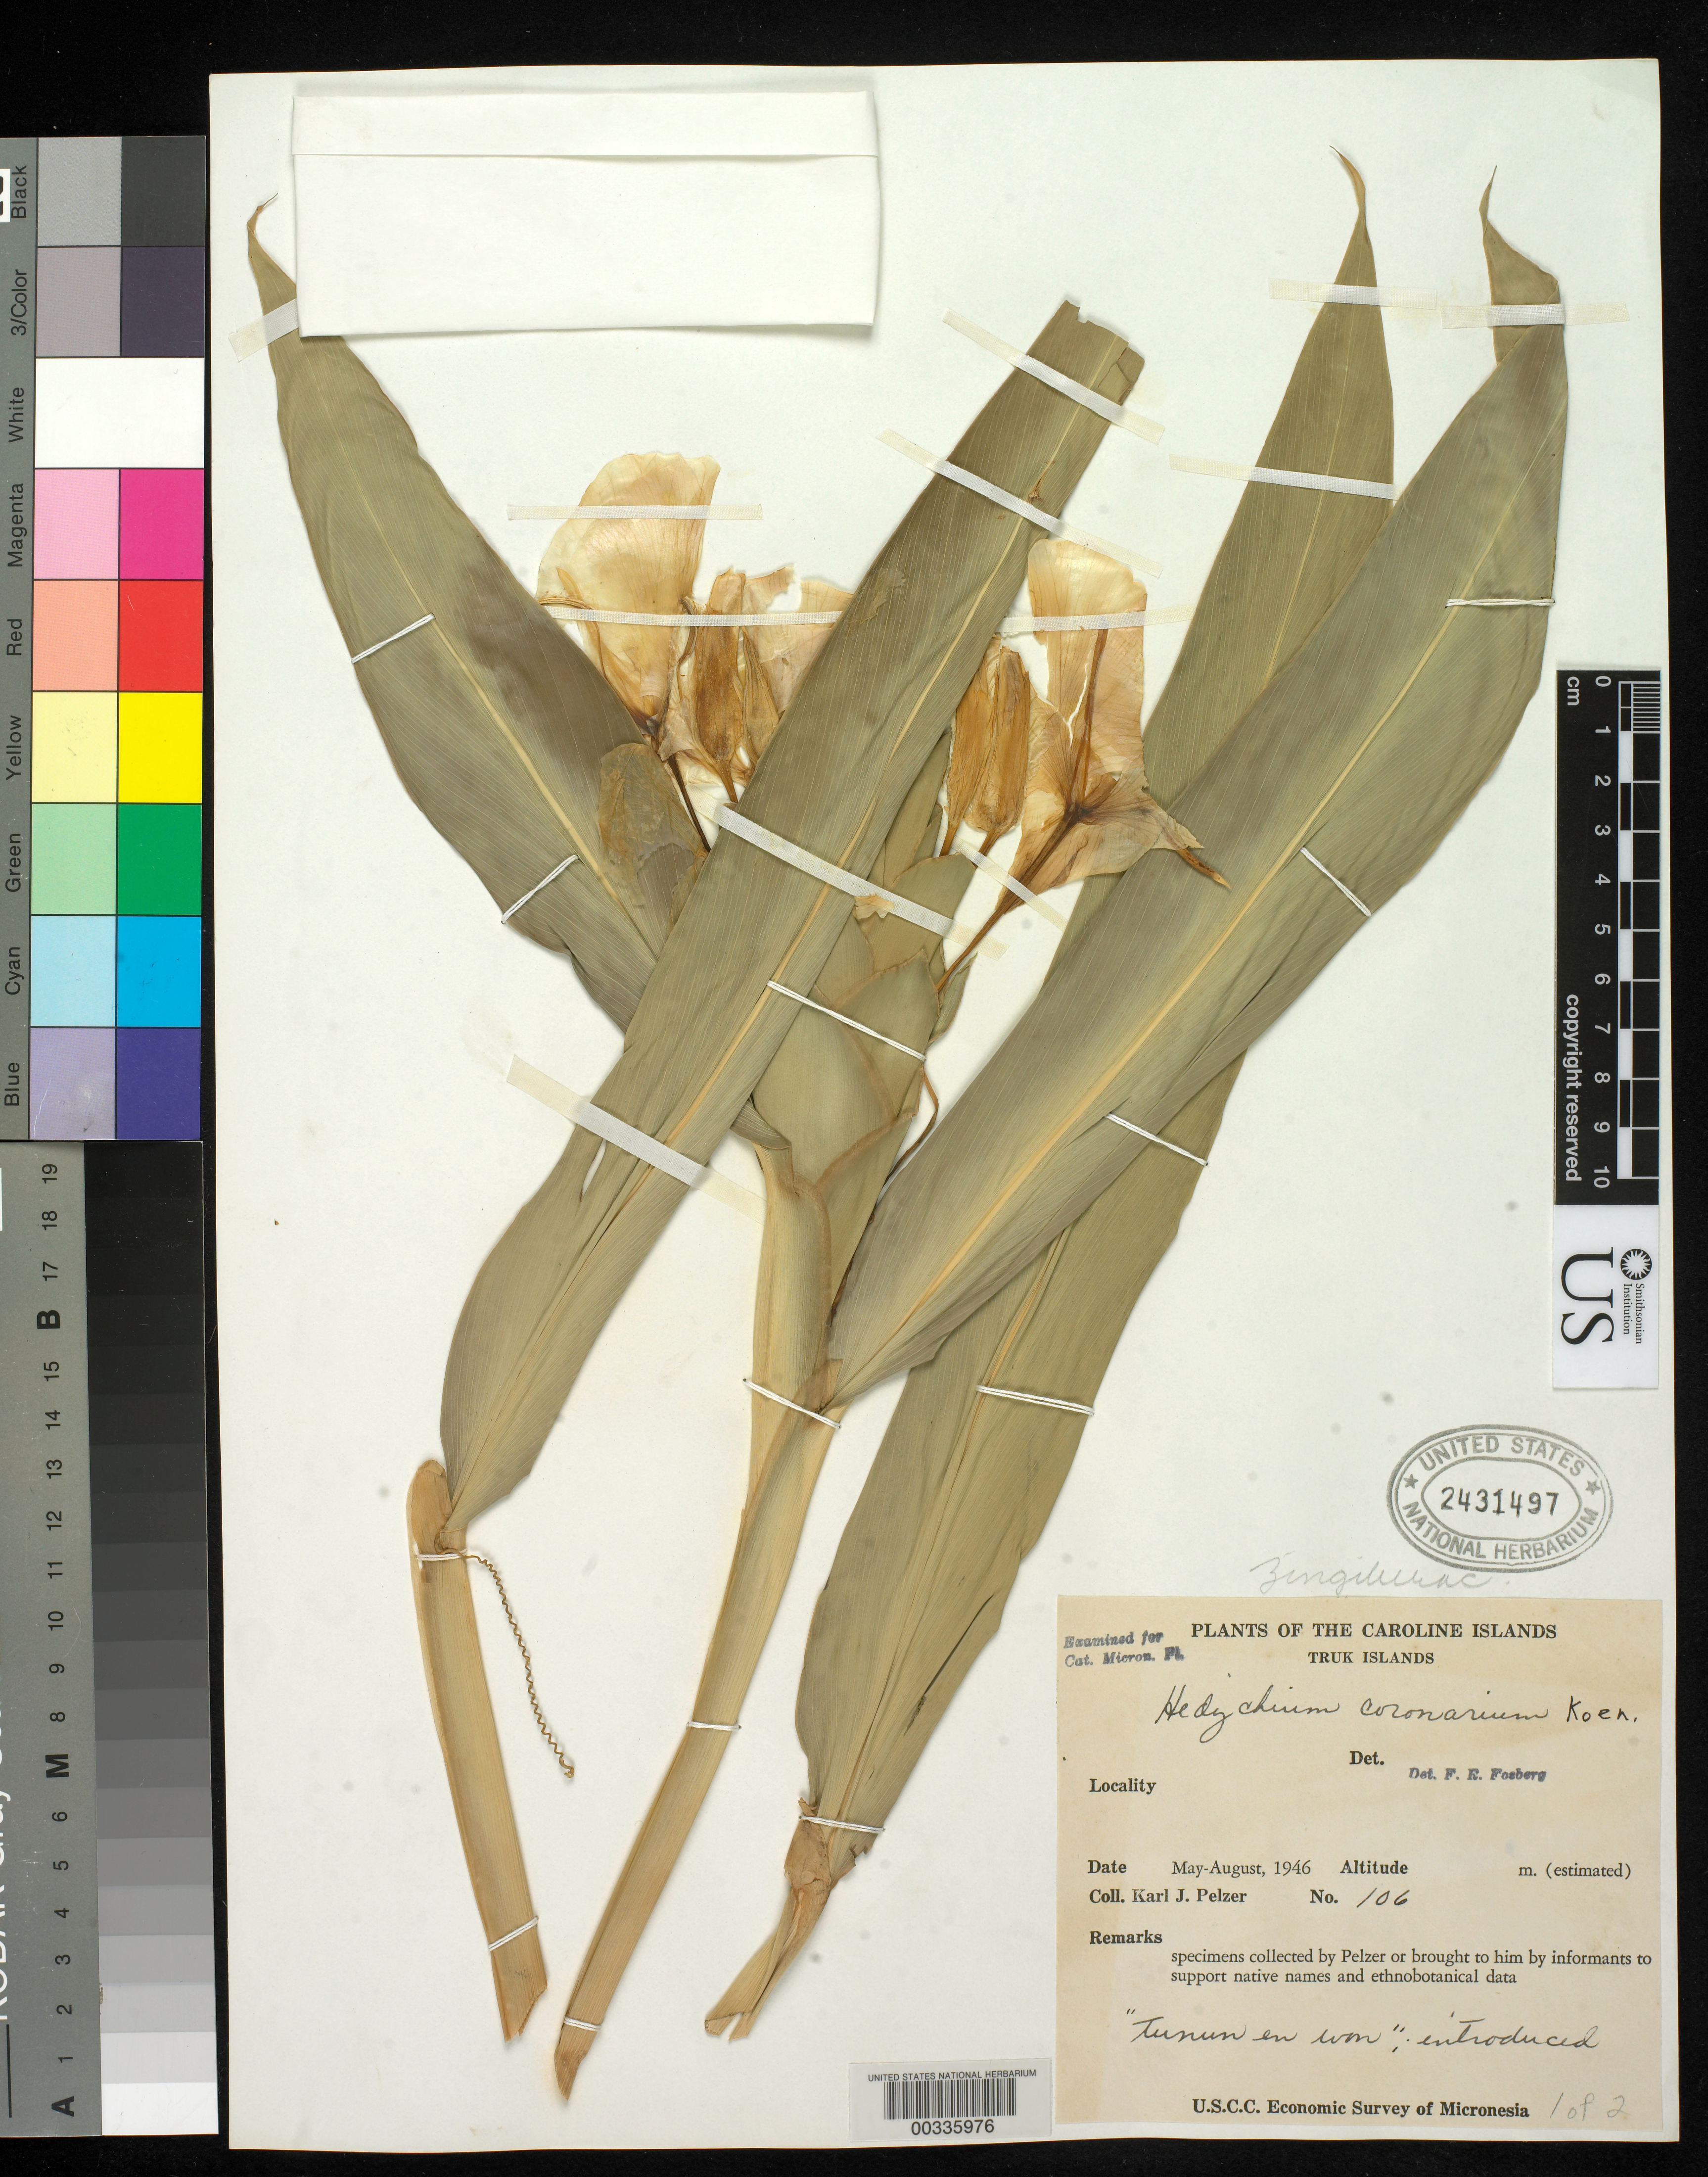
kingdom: Plantae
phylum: Tracheophyta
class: Liliopsida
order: Zingiberales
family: Zingiberaceae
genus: Hedychium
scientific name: Hedychium coronarium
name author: J. Koenig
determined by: Fosberg, F. R.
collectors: K. J. Pelzer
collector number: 106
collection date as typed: May 1946 to -- Aug 1946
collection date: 1946-05/1946-08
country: Micronesia, Federated States of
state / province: Truk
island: Truk (Chuuk) Is.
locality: Truk Is.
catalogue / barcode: US 2431497